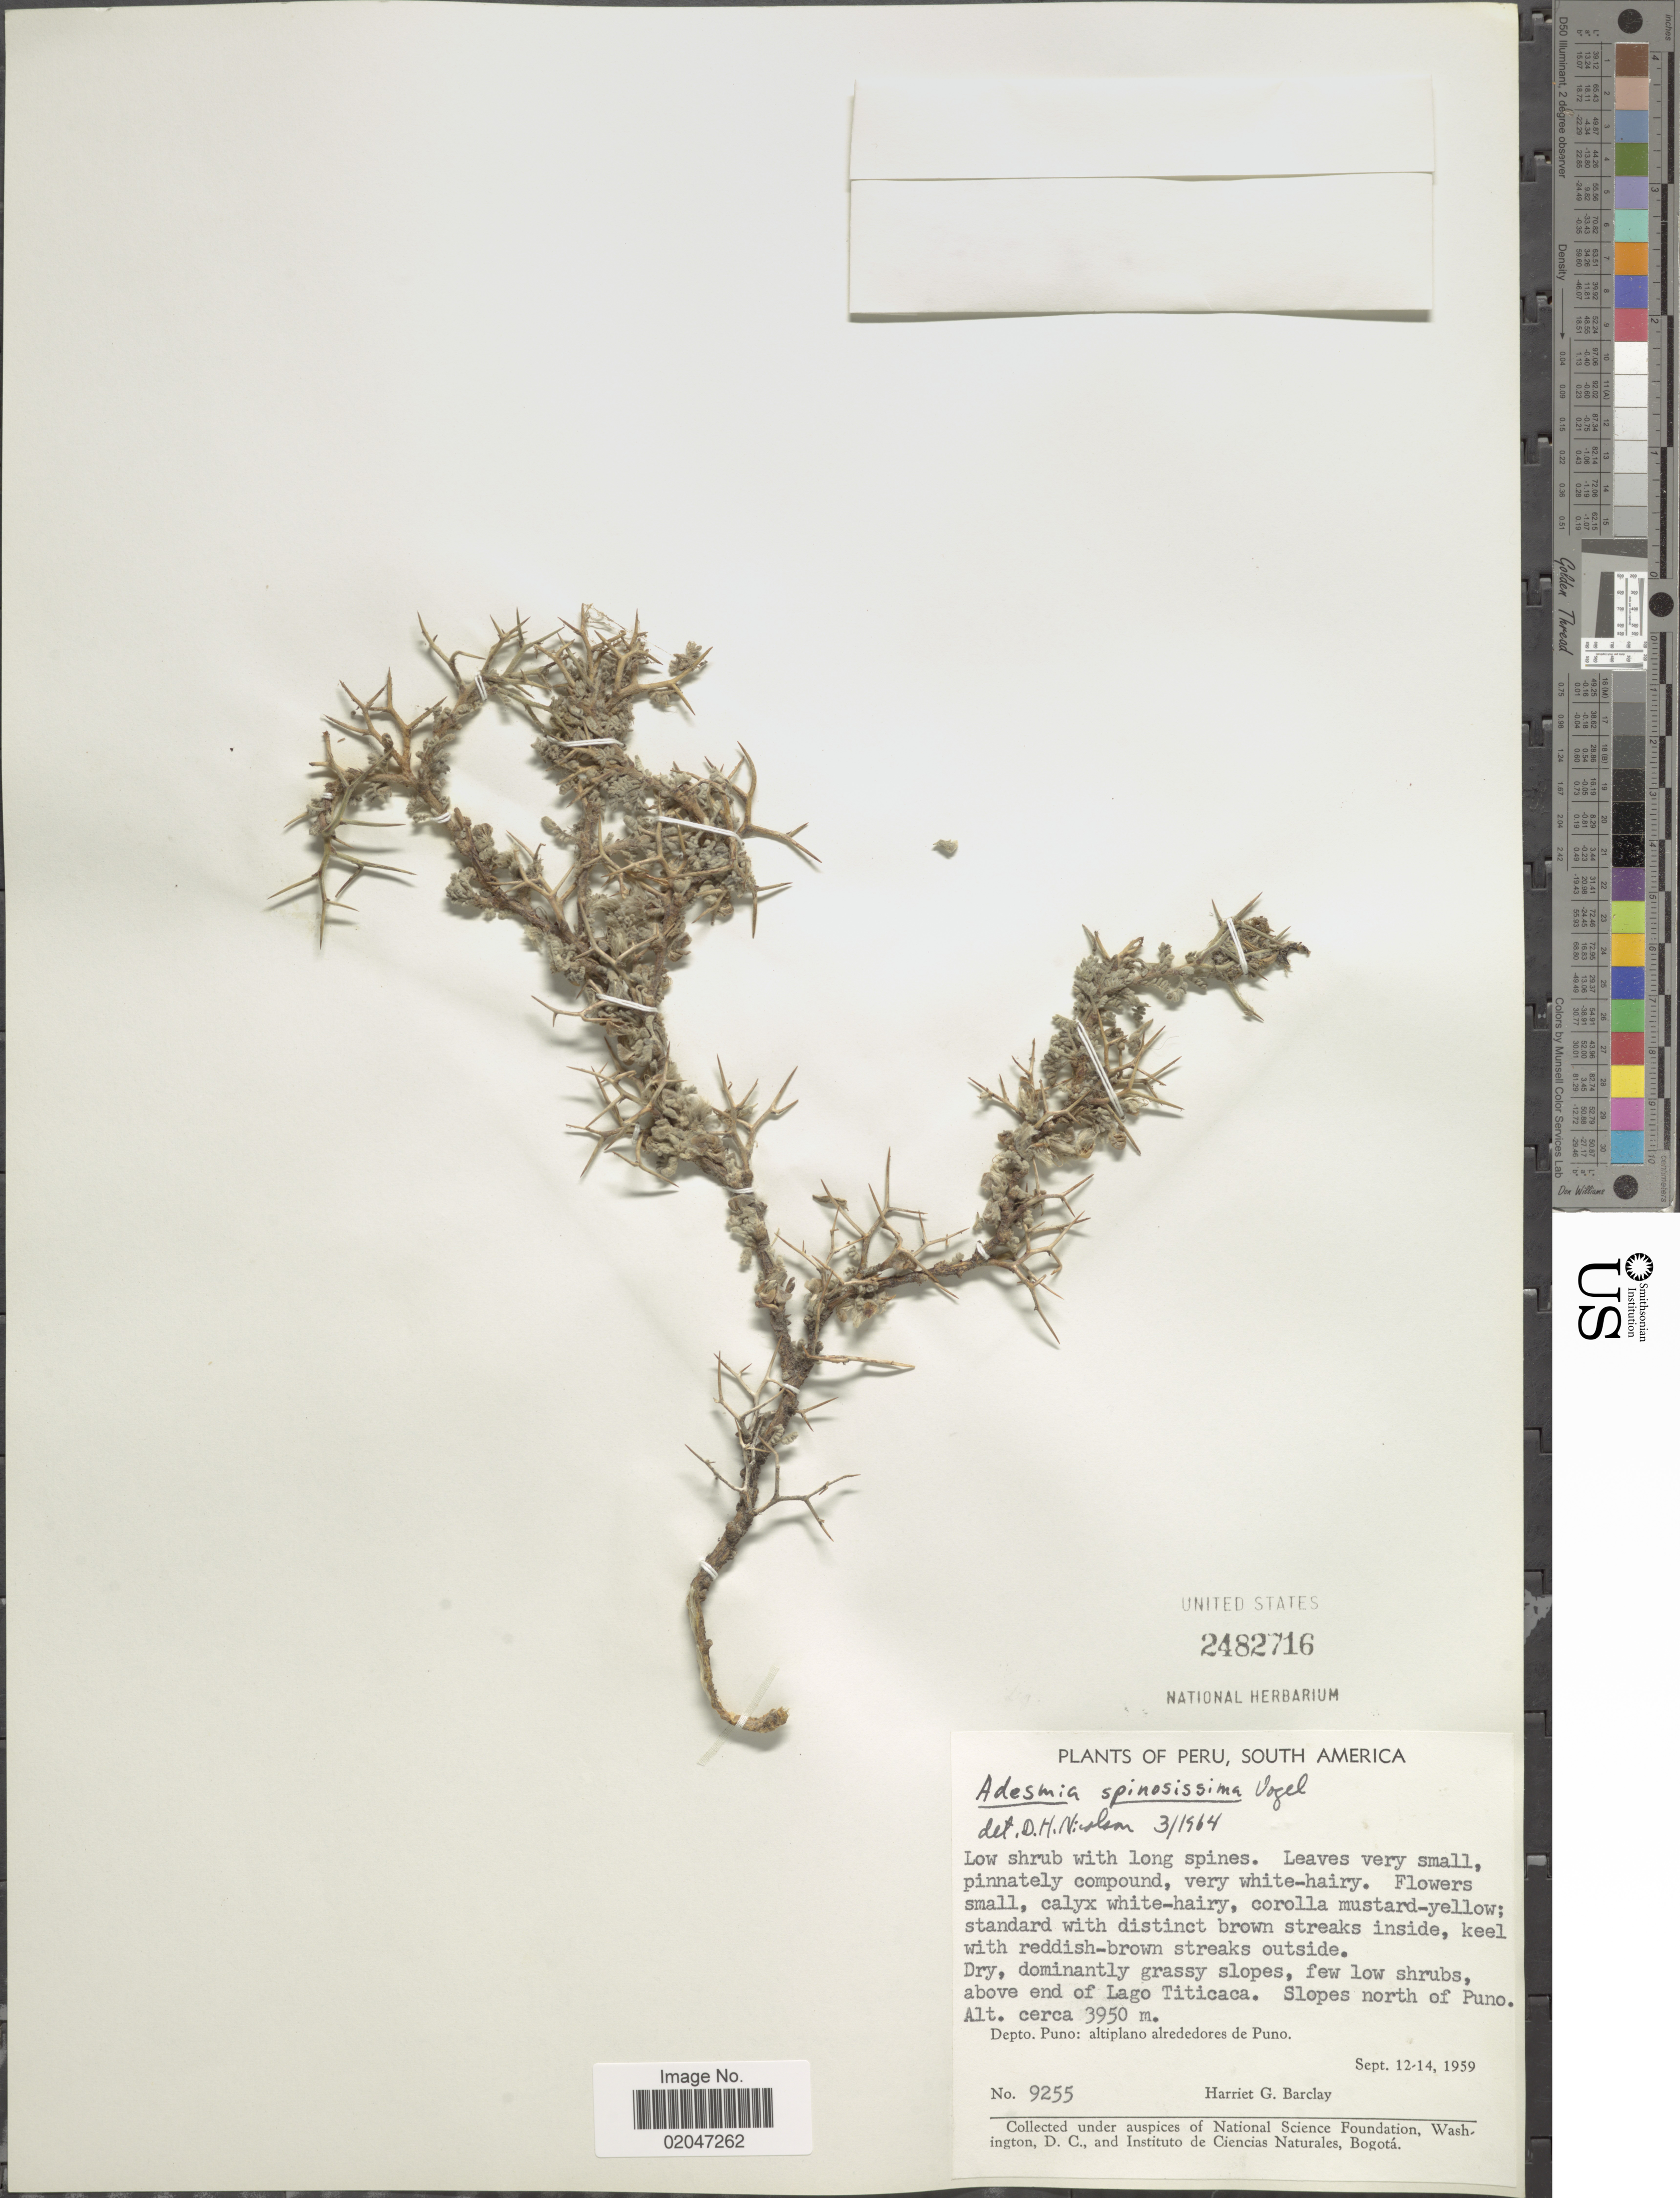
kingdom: Plantae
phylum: Tracheophyta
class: Magnoliopsida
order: Fabales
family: Fabaceae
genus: Adesmia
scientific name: Adesmia spinosissima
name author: Meyen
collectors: H. G. Barclay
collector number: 9255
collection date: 1959-09-12/1959-09-14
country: Peru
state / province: Puno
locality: Dry, dominantly grassy slopes, few low shrubs, above end of Lago Titicaca. Slopes north of Puno, Depto. Puno: altiplano alrededores de Puno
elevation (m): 3950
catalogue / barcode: US 2482716